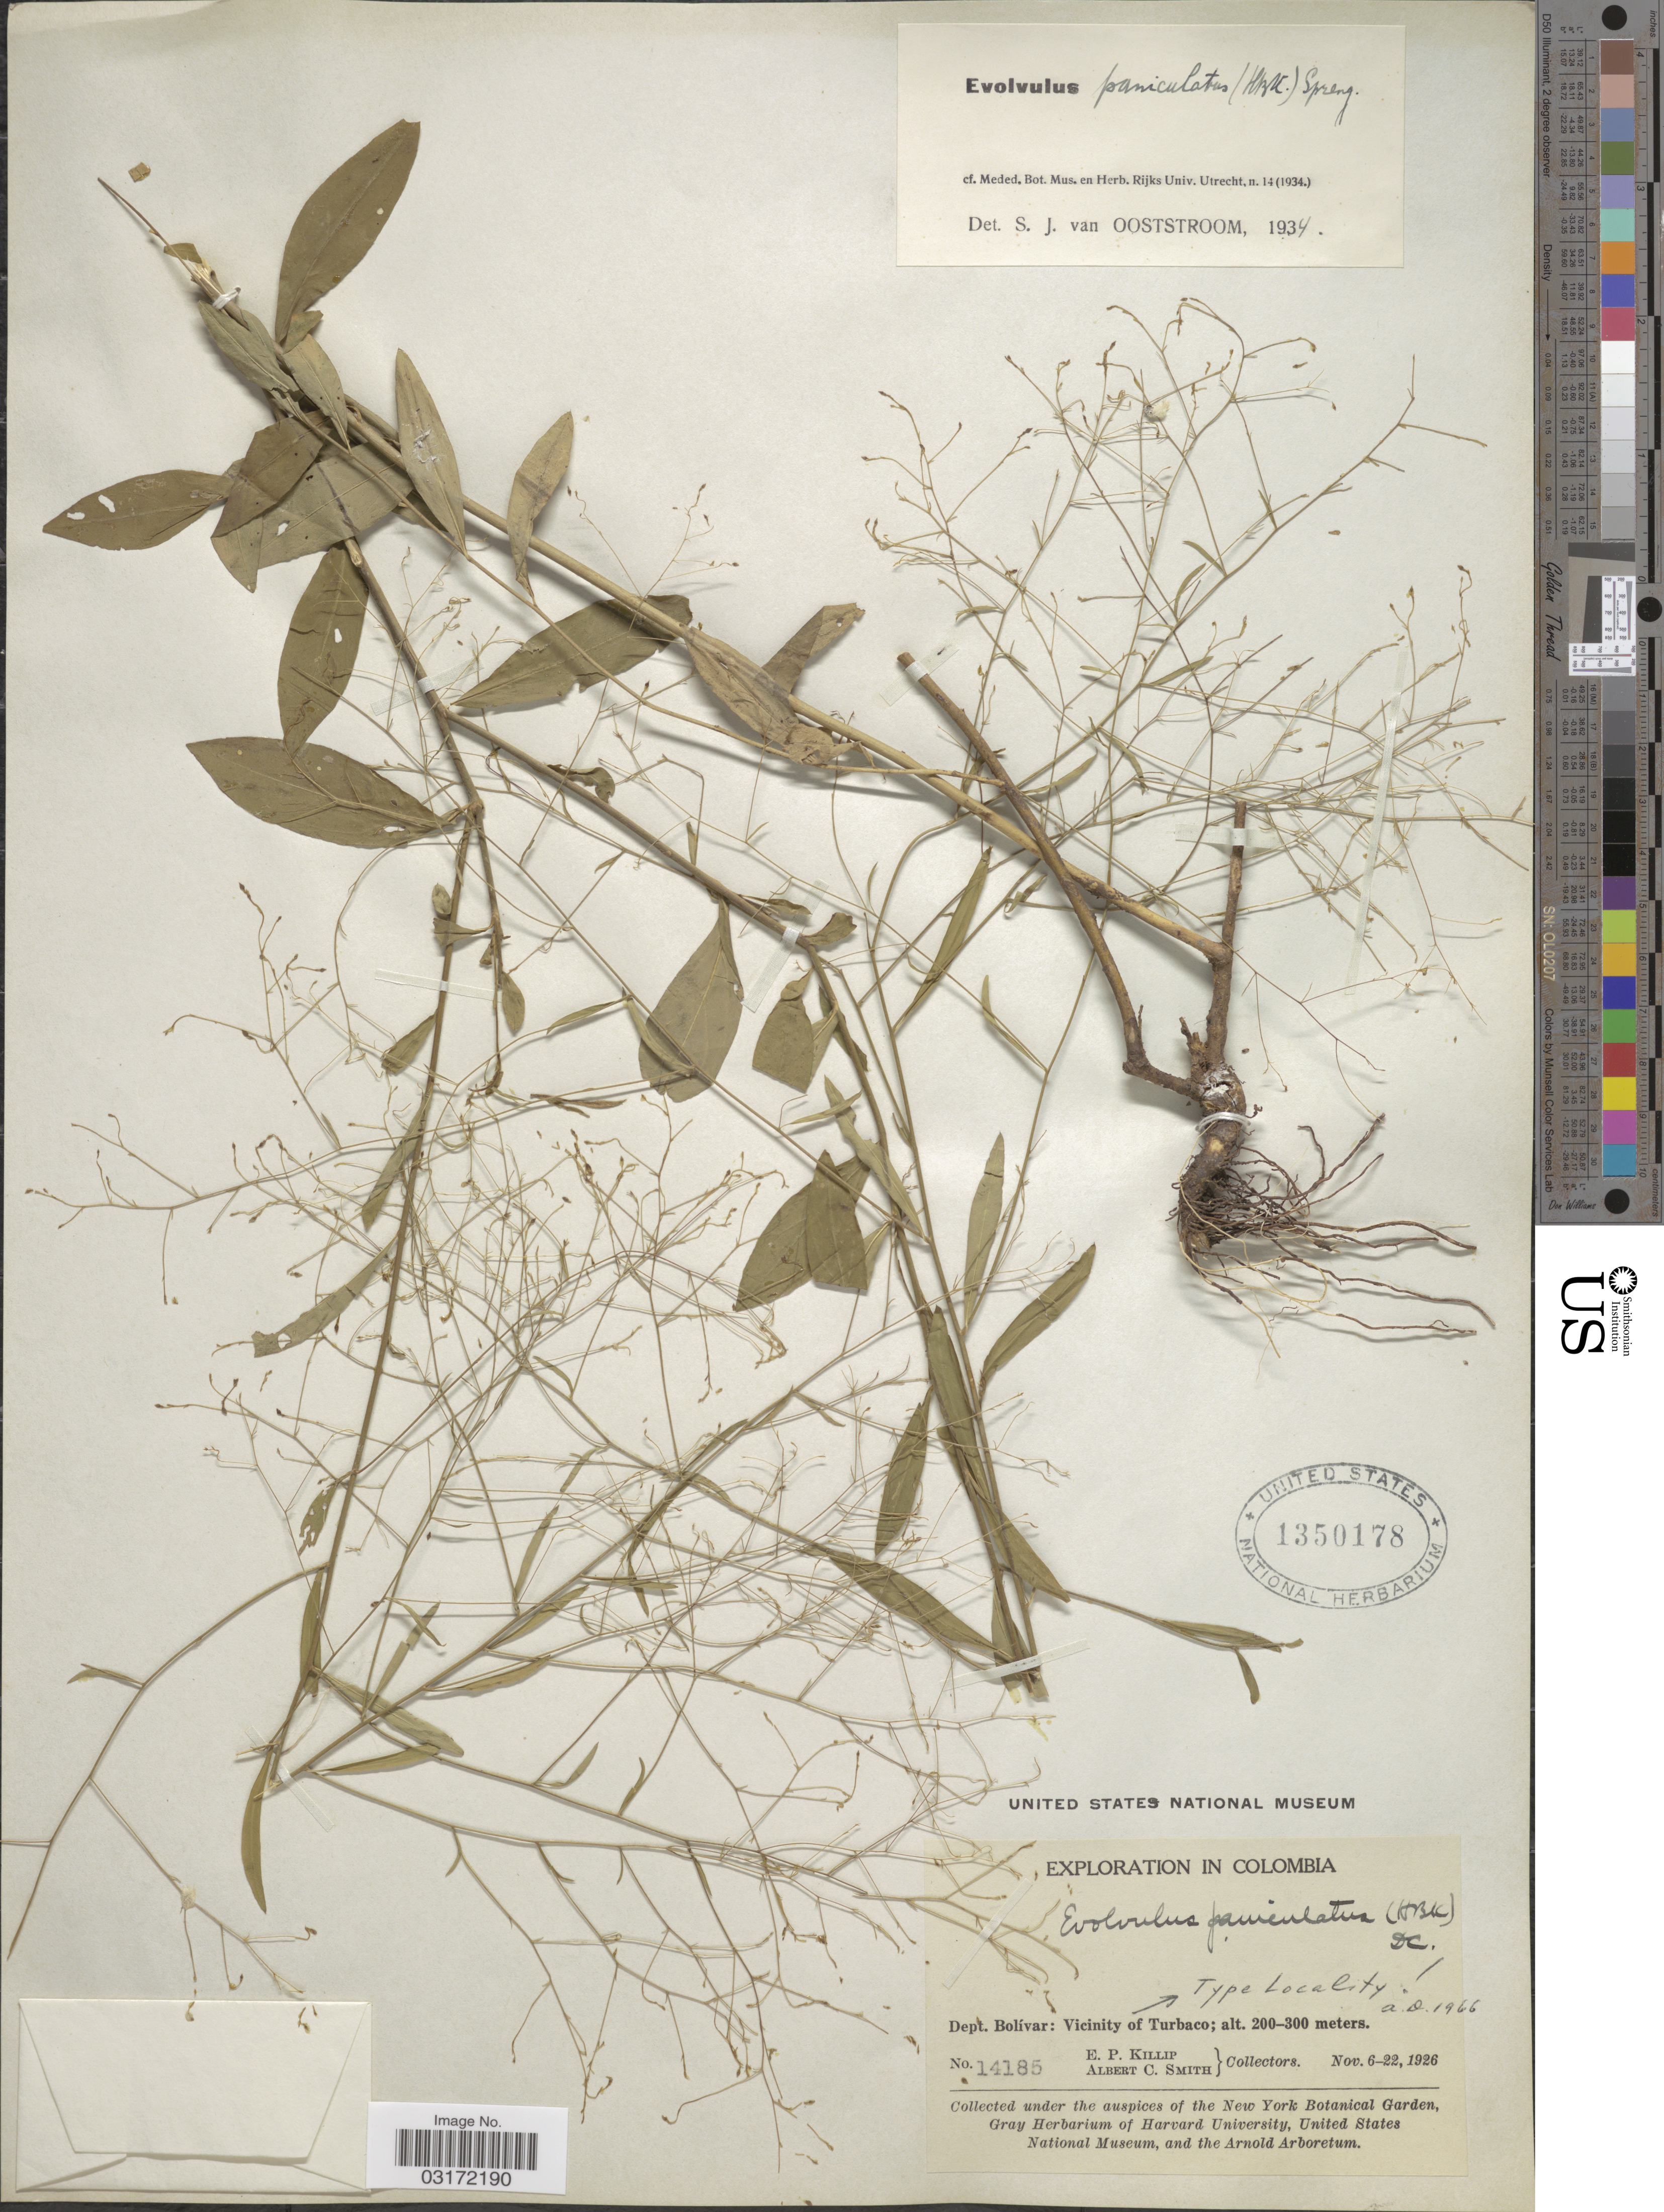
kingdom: Plantae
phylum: Tracheophyta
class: Magnoliopsida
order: Solanales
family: Convolvulaceae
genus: Evolvulus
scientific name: Evolvulus paniculatus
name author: (Bonpl.) Spreng.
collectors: E. P. Killip & A. C. Smith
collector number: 14185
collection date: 1926-11-06/1926-11-22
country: Colombia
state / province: Bolívar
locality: Dept. Bolívar: Vicinity of Turbaco.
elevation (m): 200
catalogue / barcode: US 1350178